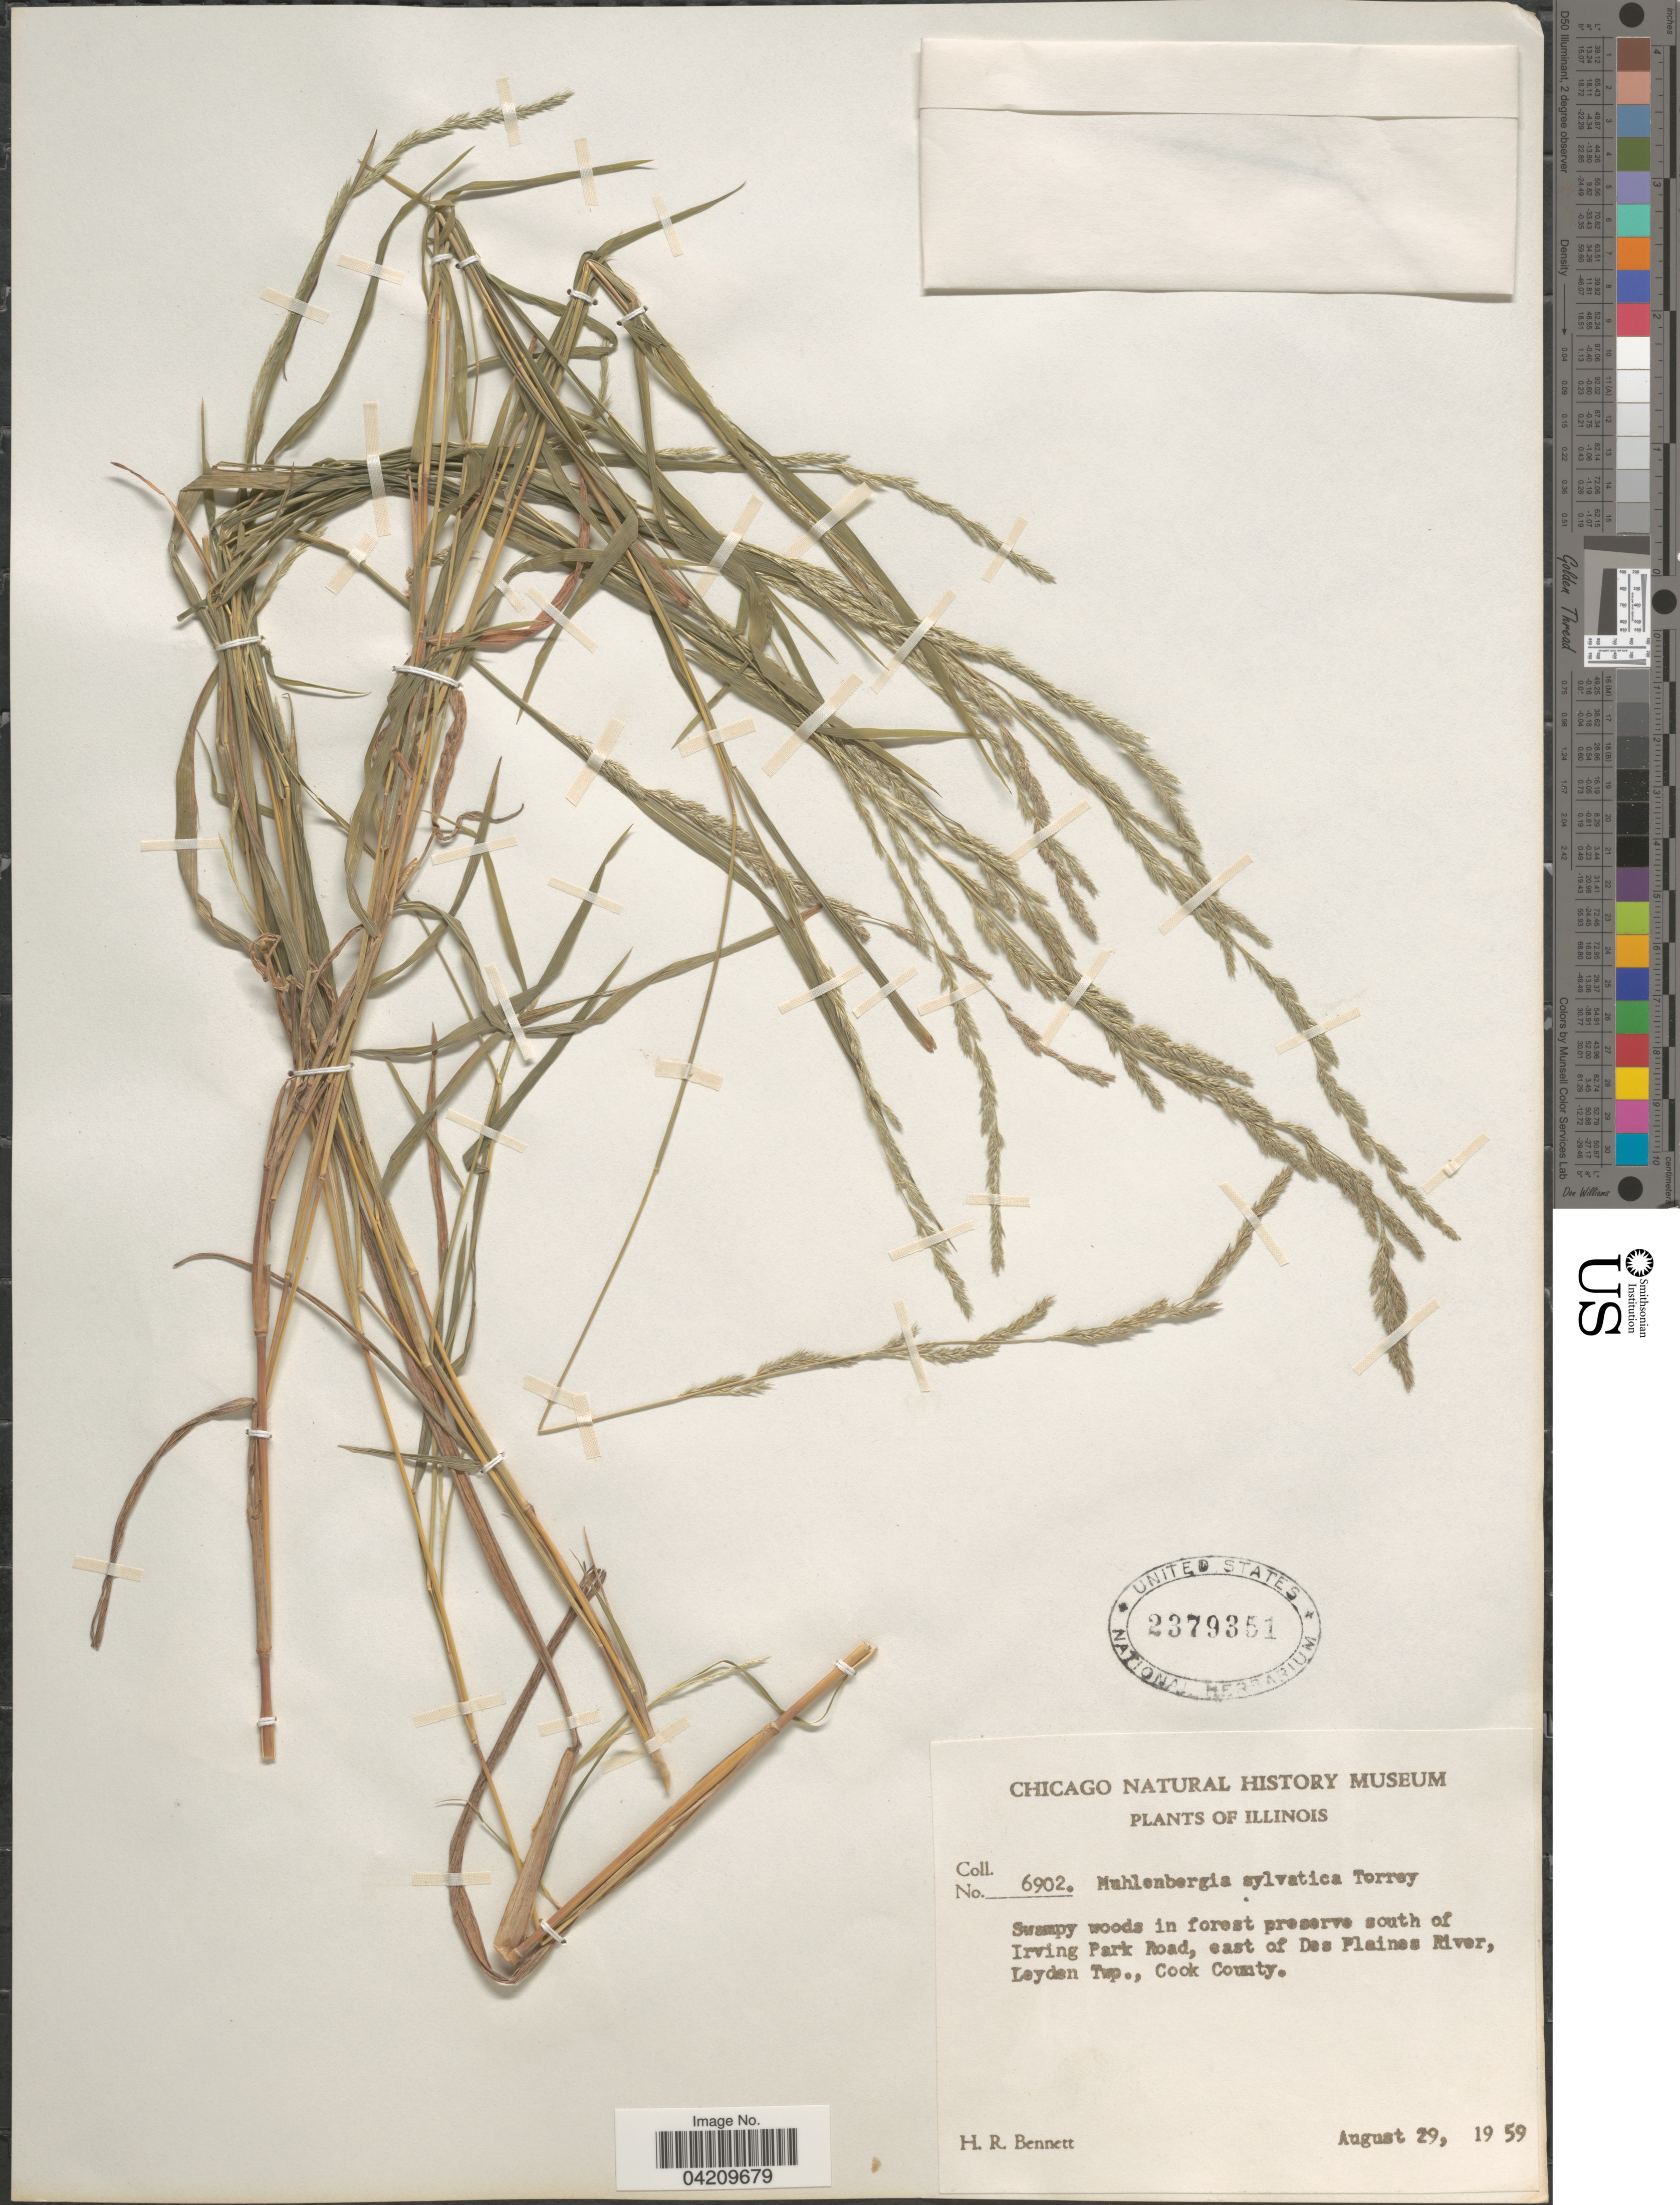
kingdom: Plantae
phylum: Tracheophyta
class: Liliopsida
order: Poales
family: Poaceae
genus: Muhlenbergia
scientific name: Muhlenbergia mexicana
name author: (L.) Trin.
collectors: H. R. Bennett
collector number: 6902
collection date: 1959-08-29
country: United States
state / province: Illinois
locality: In forest preserve south of Irving Park Road, east of Des Plaines River, Leyden Twp., Cook County.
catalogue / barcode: US 2379351